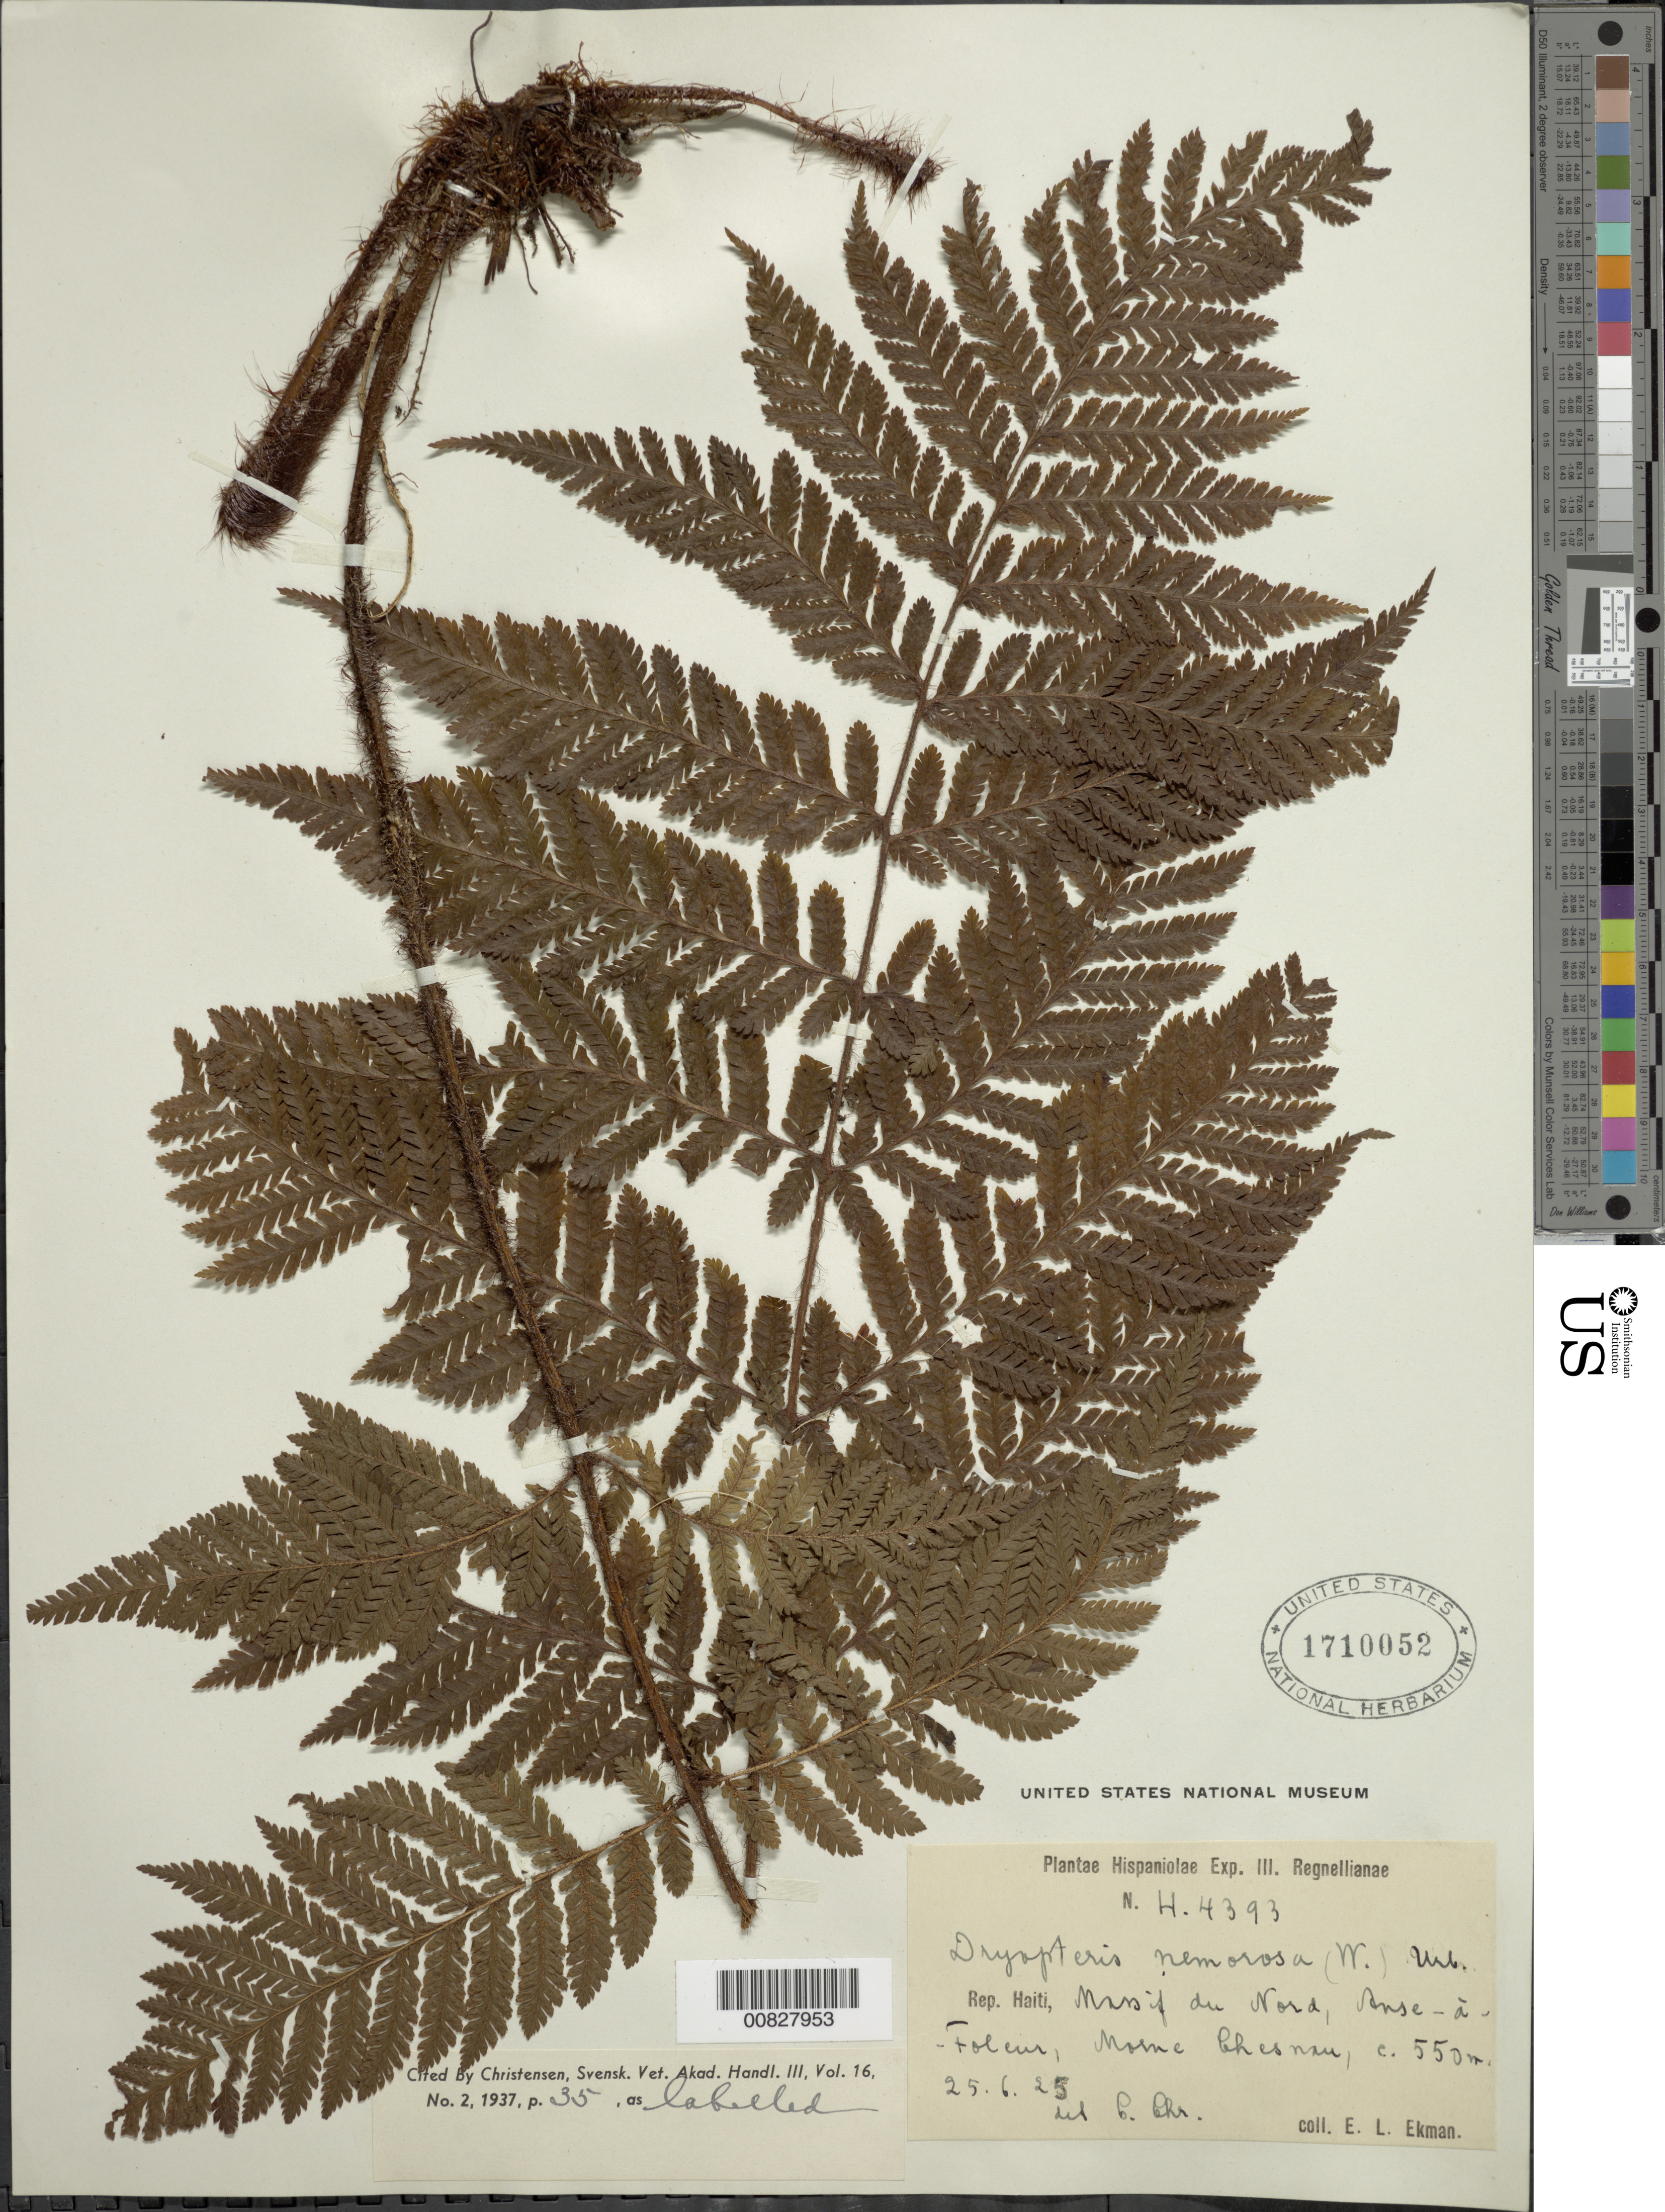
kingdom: Plantae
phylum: Tracheophyta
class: Polypodiopsida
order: Polypodiales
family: Dryopteridaceae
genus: Ctenitis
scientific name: Ctenitis nemorosa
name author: (Willd.) Ching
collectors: E. L. Ekman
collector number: H 4393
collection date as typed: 25 Jun 1925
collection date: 1925-06-25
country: Haiti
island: Hispaniola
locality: Massif du Nord, Anse a Foleur, Morne Chesnau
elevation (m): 550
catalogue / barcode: US 1710052